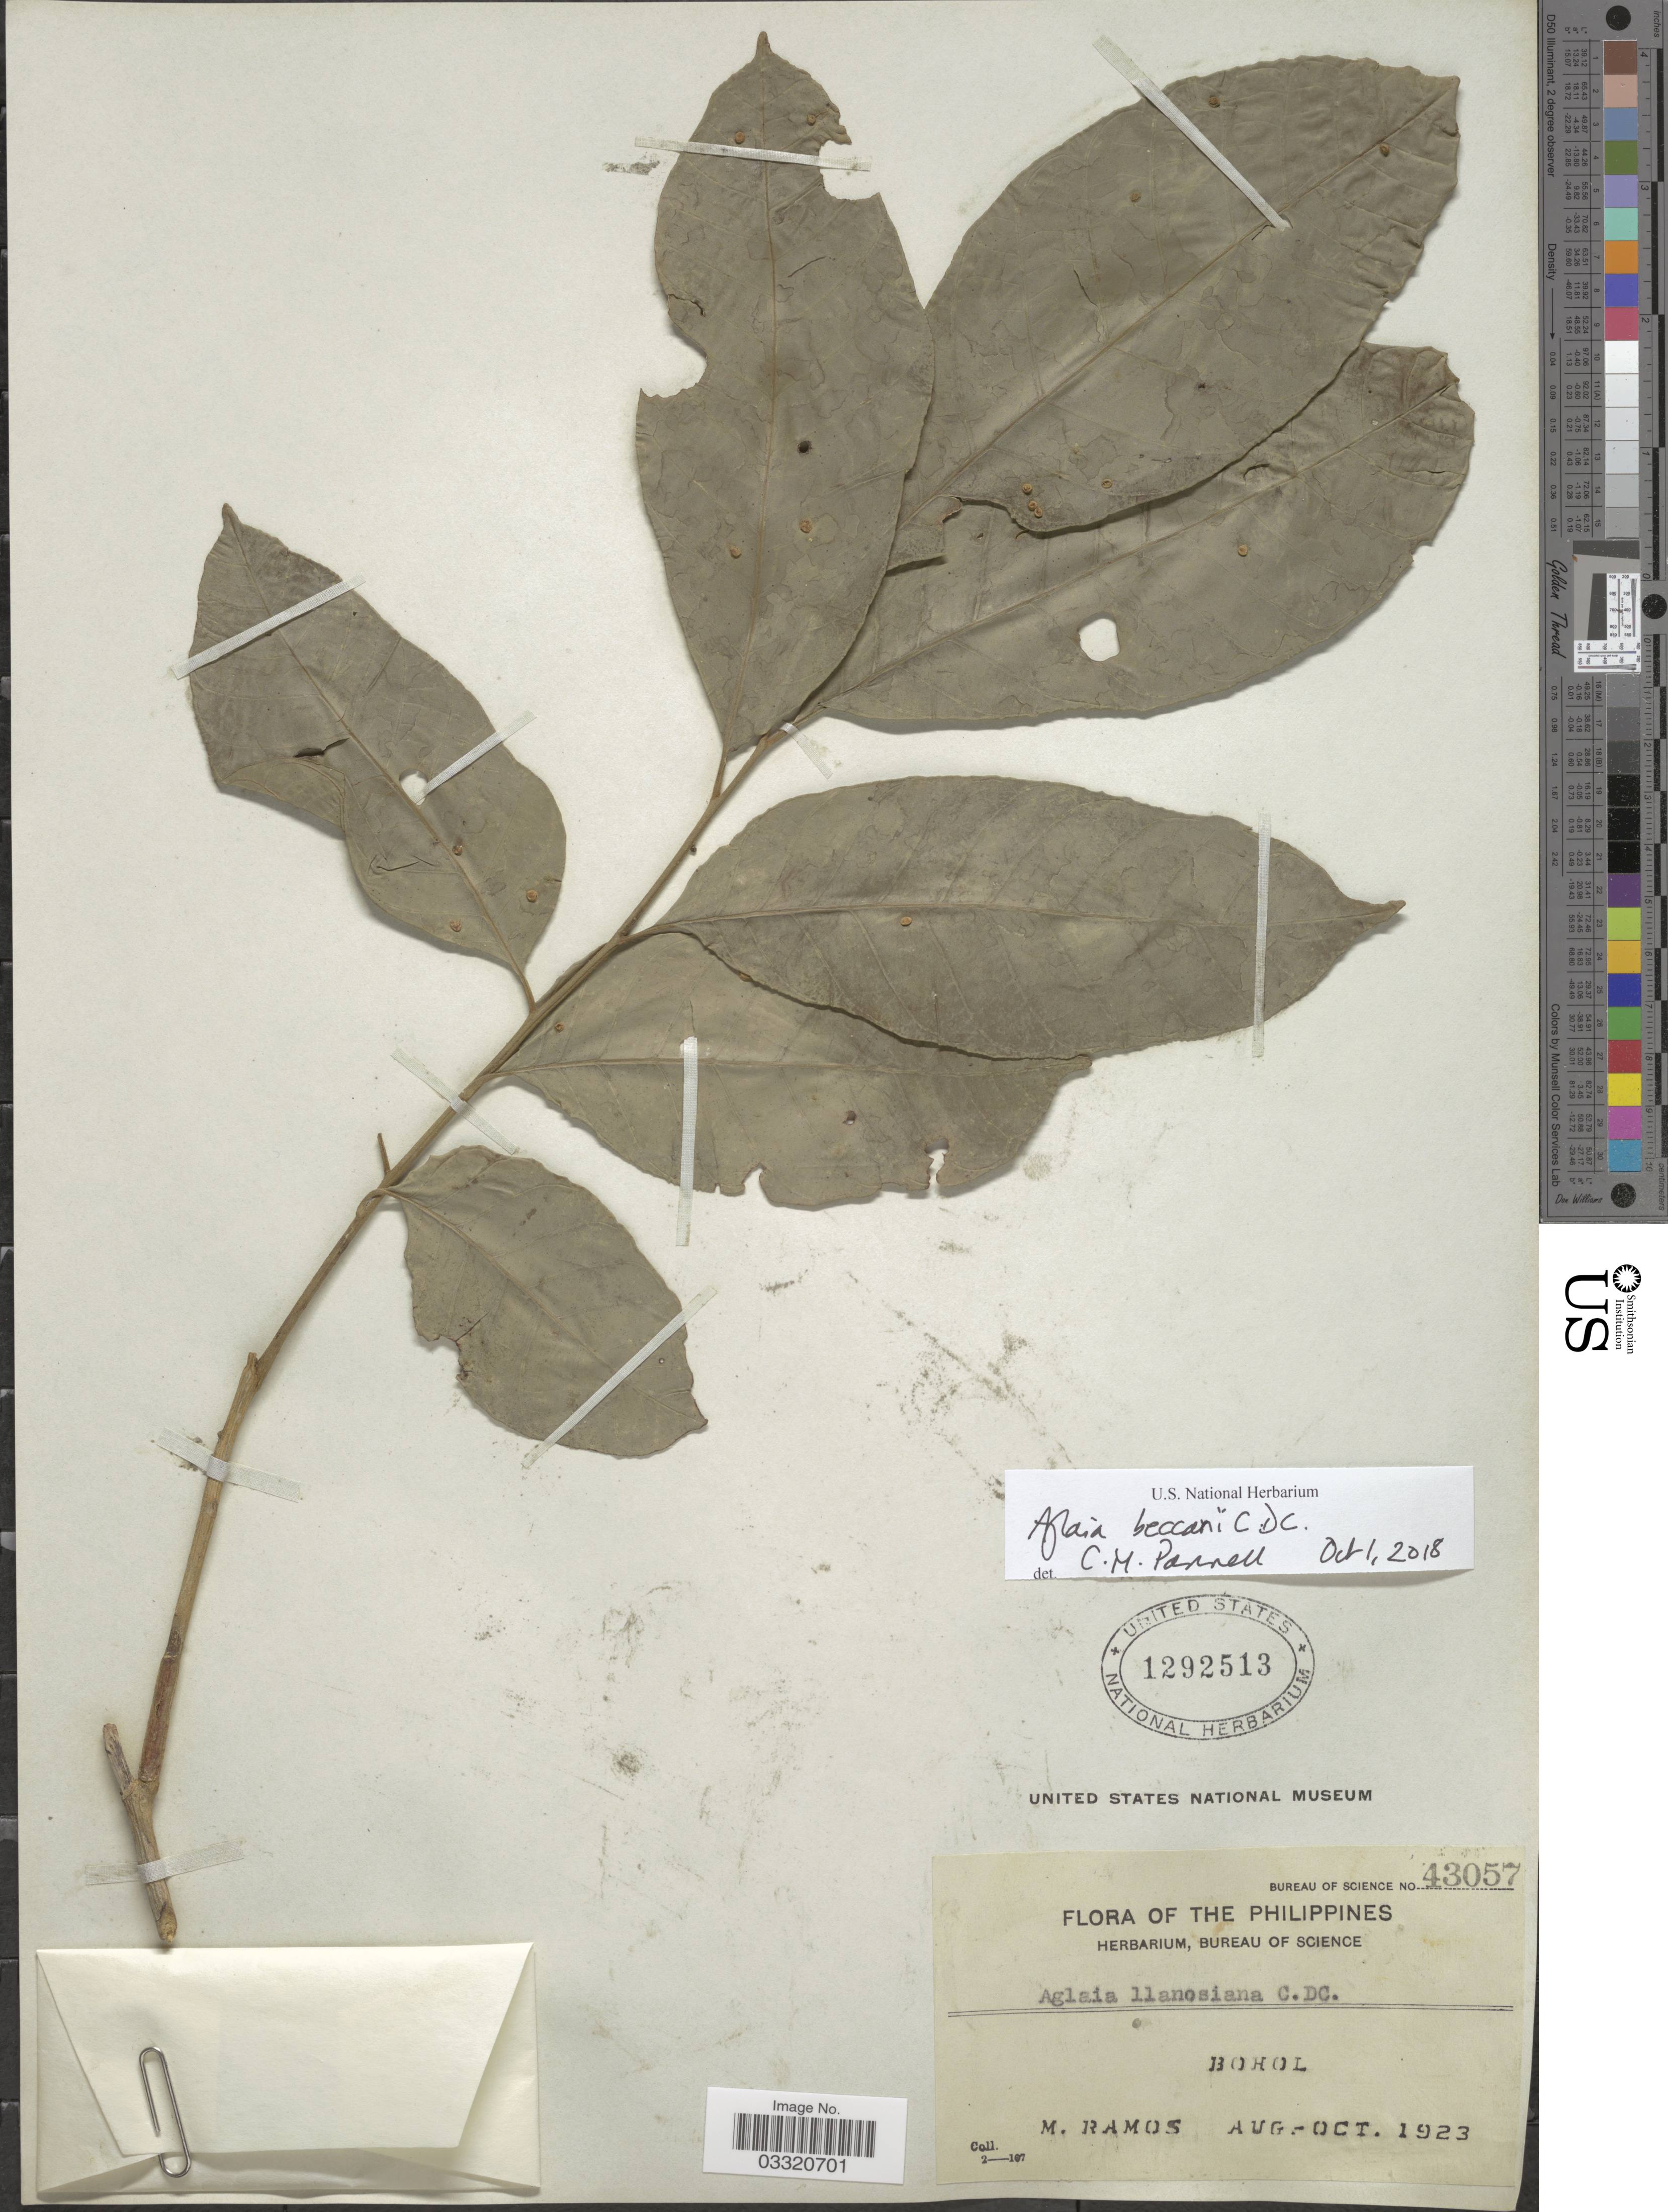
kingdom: Plantae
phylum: Tracheophyta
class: Magnoliopsida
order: Sapindales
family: Meliaceae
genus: Aglaia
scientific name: Aglaia beccarii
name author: C. DC.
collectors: M. Ramos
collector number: Bureau of Science 43057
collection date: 1923-08/1923-10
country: Philippines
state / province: Central Visayas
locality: Bohol.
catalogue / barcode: US 1292513